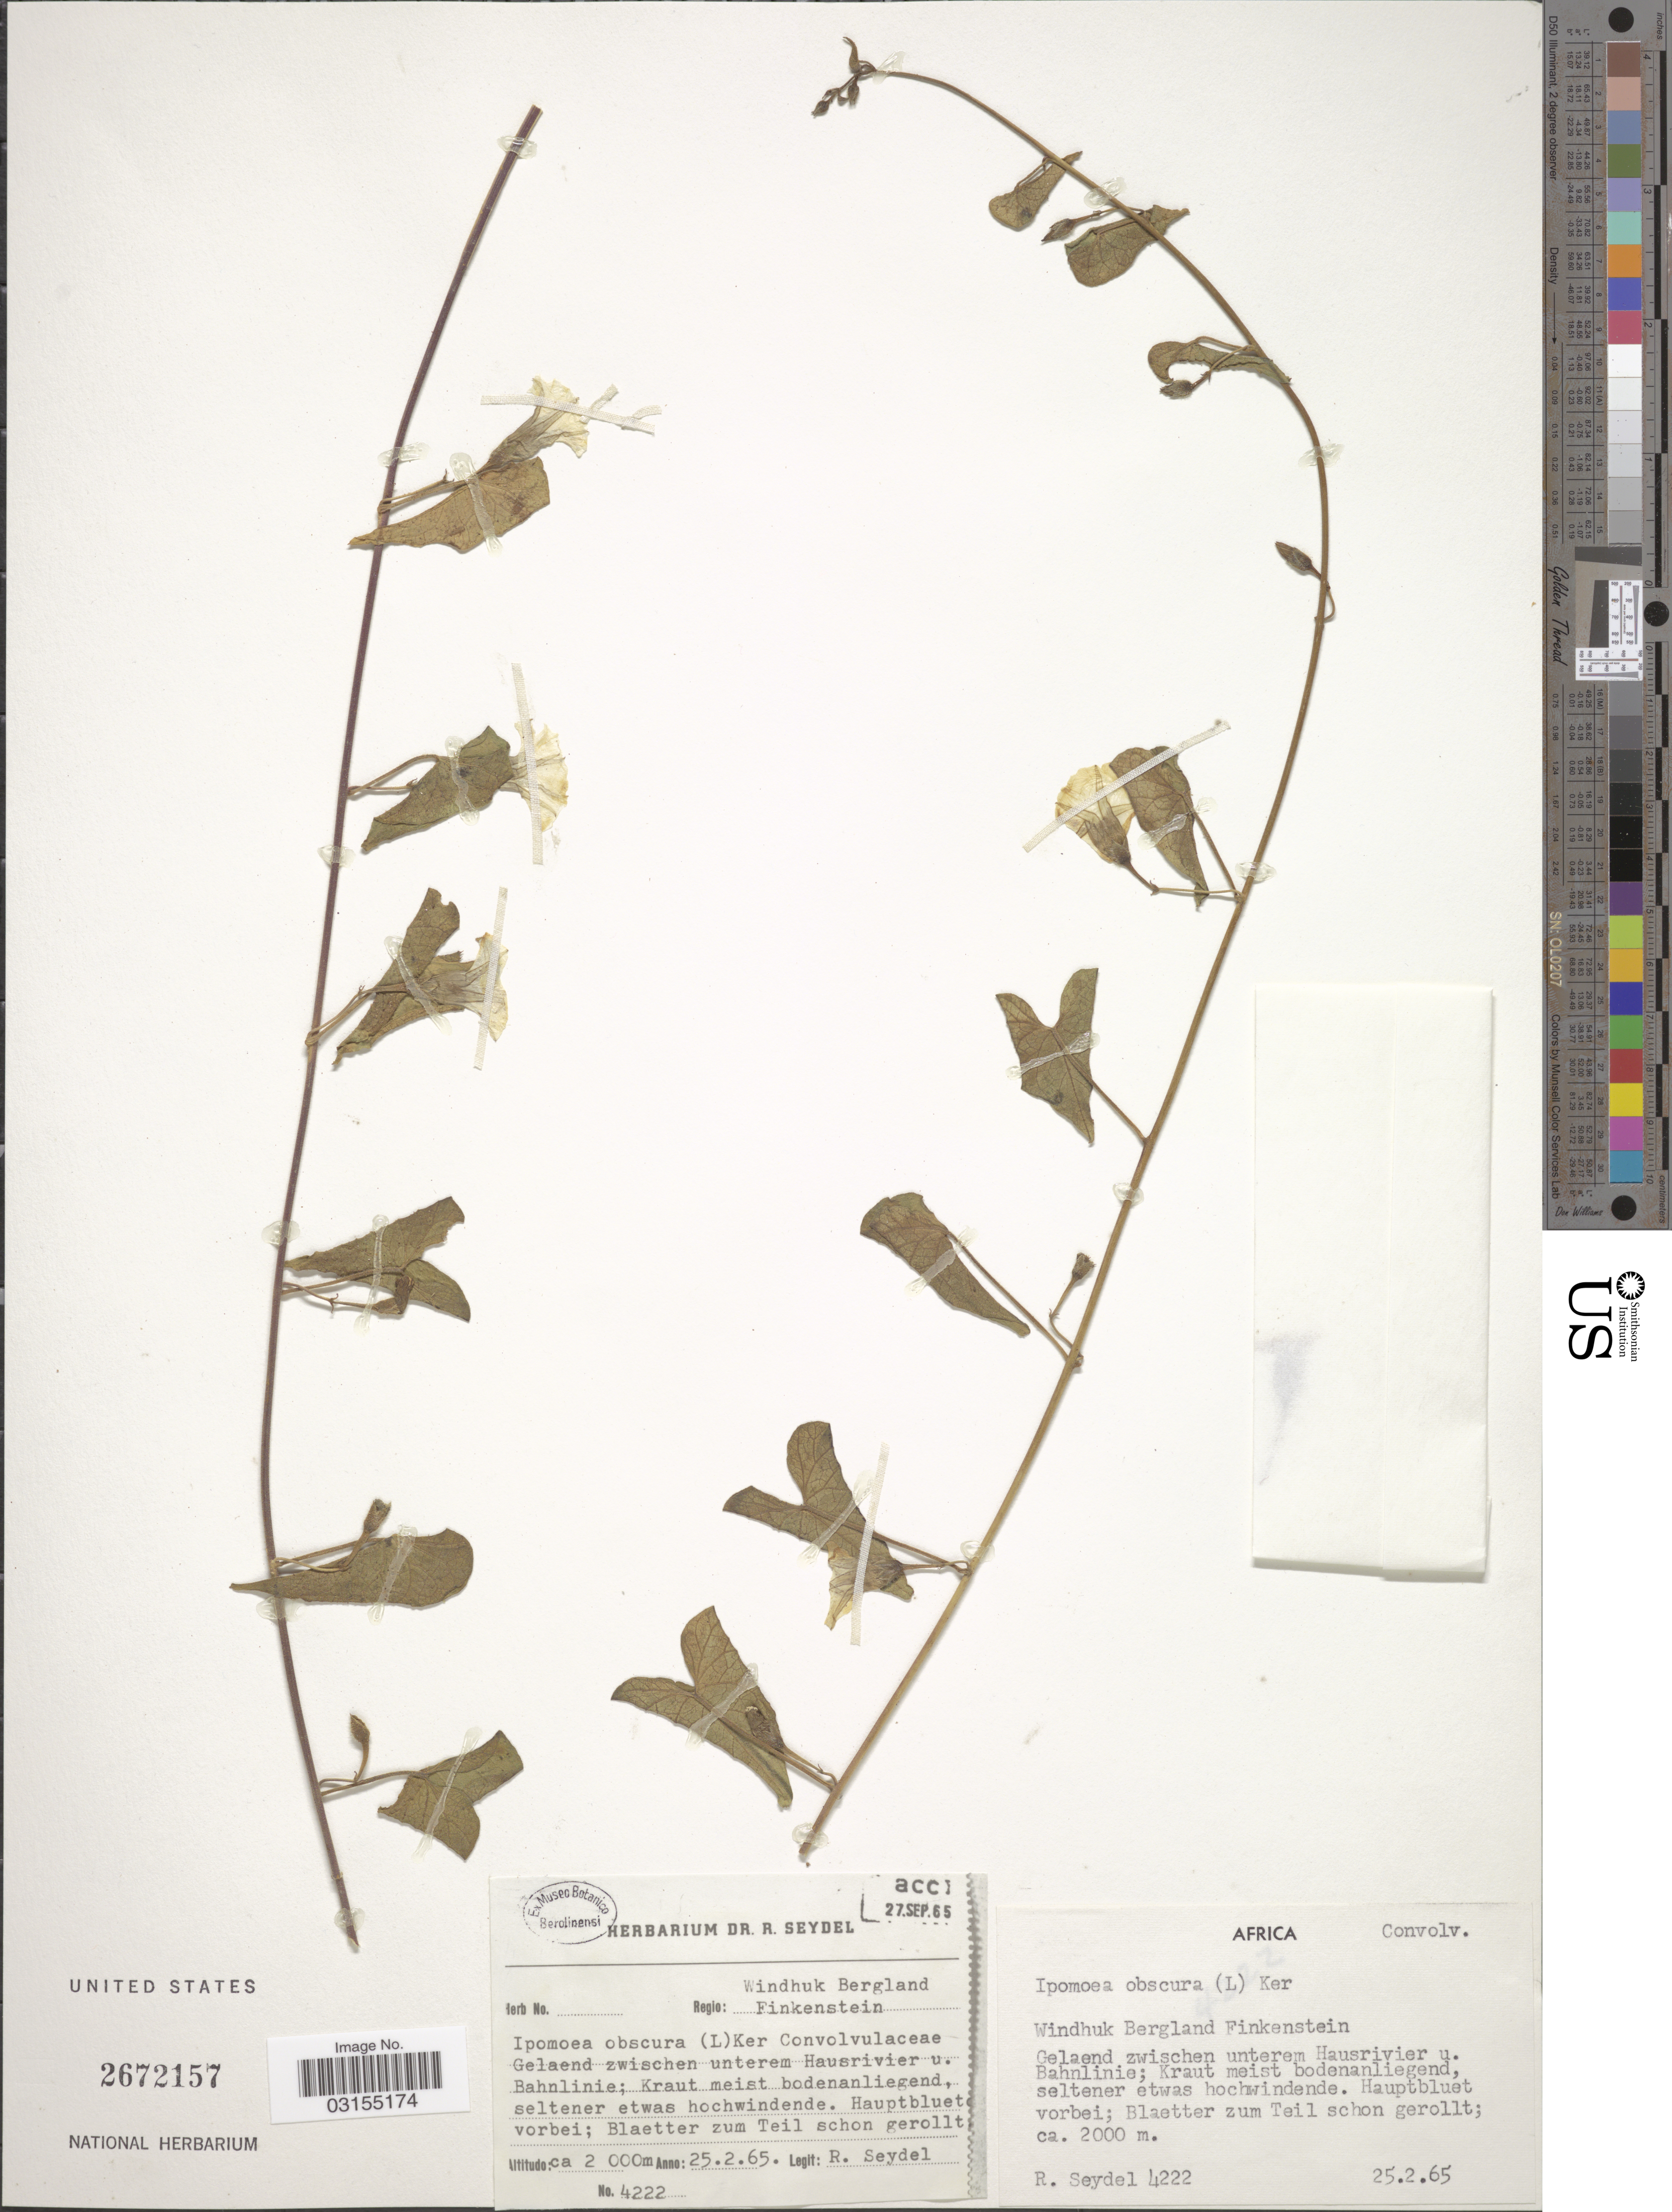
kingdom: Plantae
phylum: Tracheophyta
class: Magnoliopsida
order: Solanales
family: Convolvulaceae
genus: Ipomoea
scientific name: Ipomoea obscura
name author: (L.) Ker Gawl.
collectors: R. Seydel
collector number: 4222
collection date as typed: Transcribed d/m/y: 25/5/65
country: Namibia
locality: Africa. Regio: Windhuk Bergland Finkenstein. Gelaend zwischen unterem Hausrivier u. Bahnlinie.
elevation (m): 2000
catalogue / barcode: US 2672157